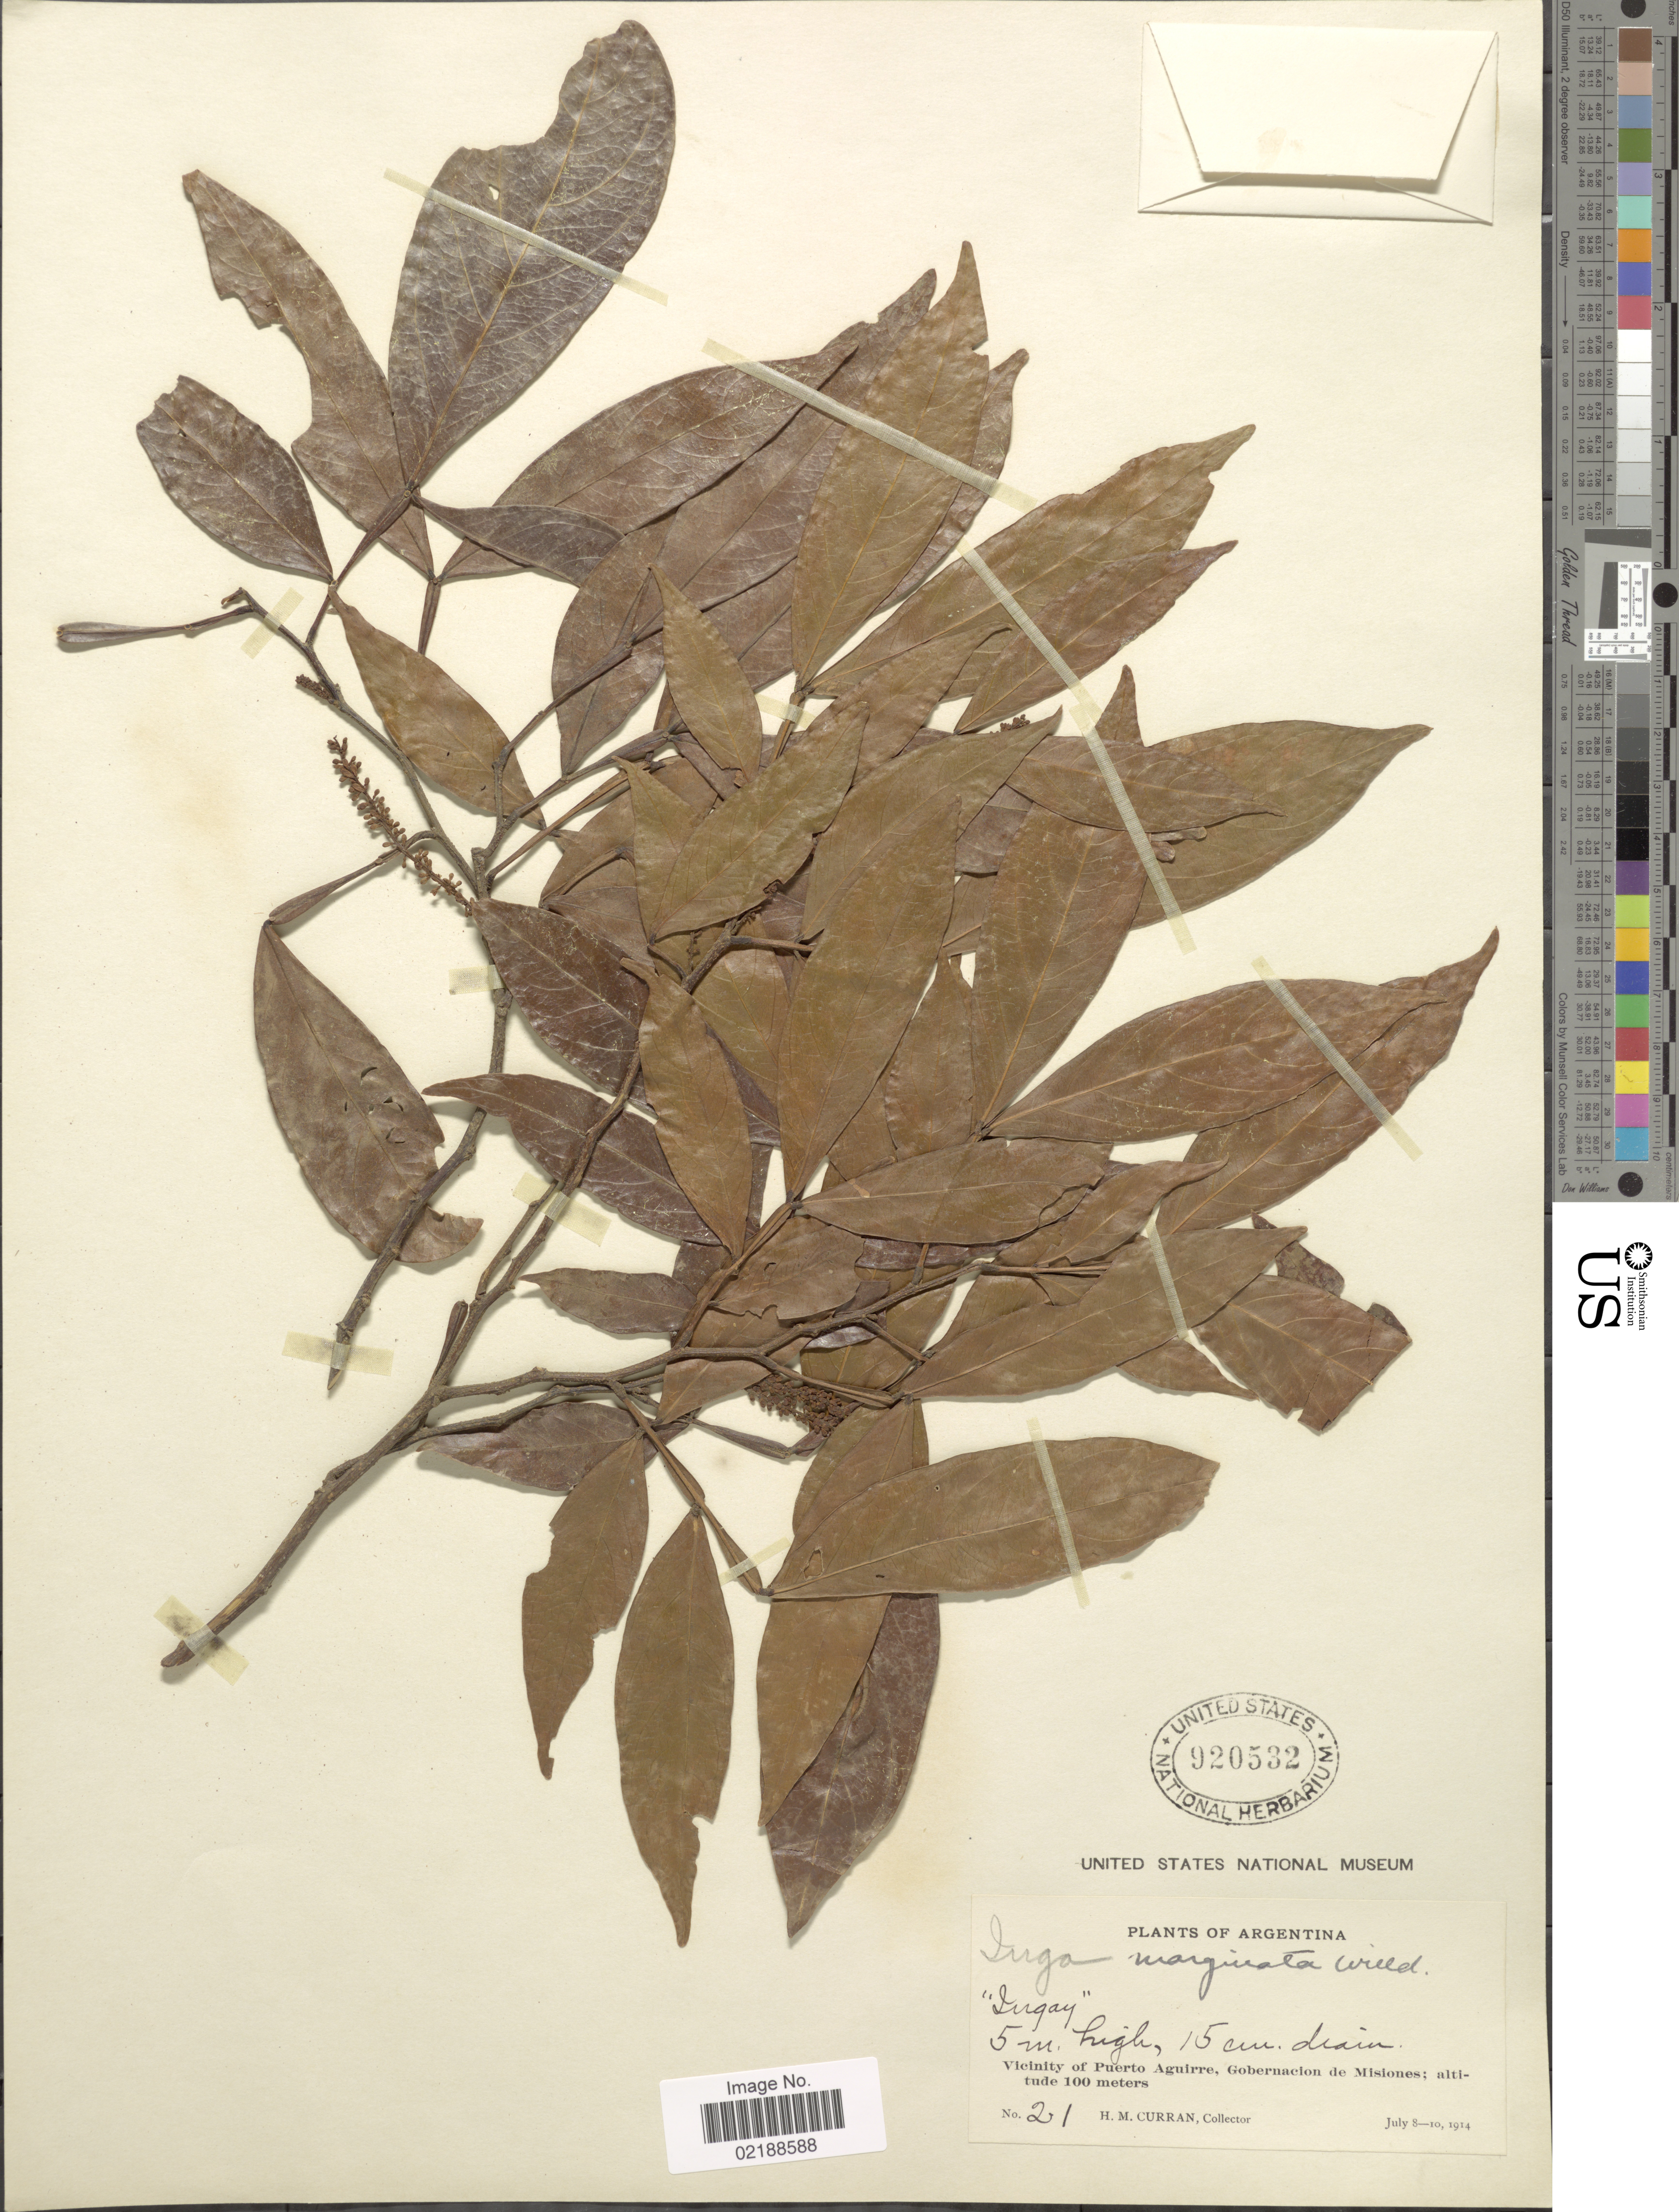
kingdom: Plantae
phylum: Tracheophyta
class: Magnoliopsida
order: Fabales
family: Fabaceae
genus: Inga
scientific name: Inga marginata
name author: Willd.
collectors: H. M. Curran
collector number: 21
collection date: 1914-07-08/1914-07-10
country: Argentina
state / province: Misiones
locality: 'Jugay' Vicinity of Puerto Aguirre, gobernacion de Misiones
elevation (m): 100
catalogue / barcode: US 920532